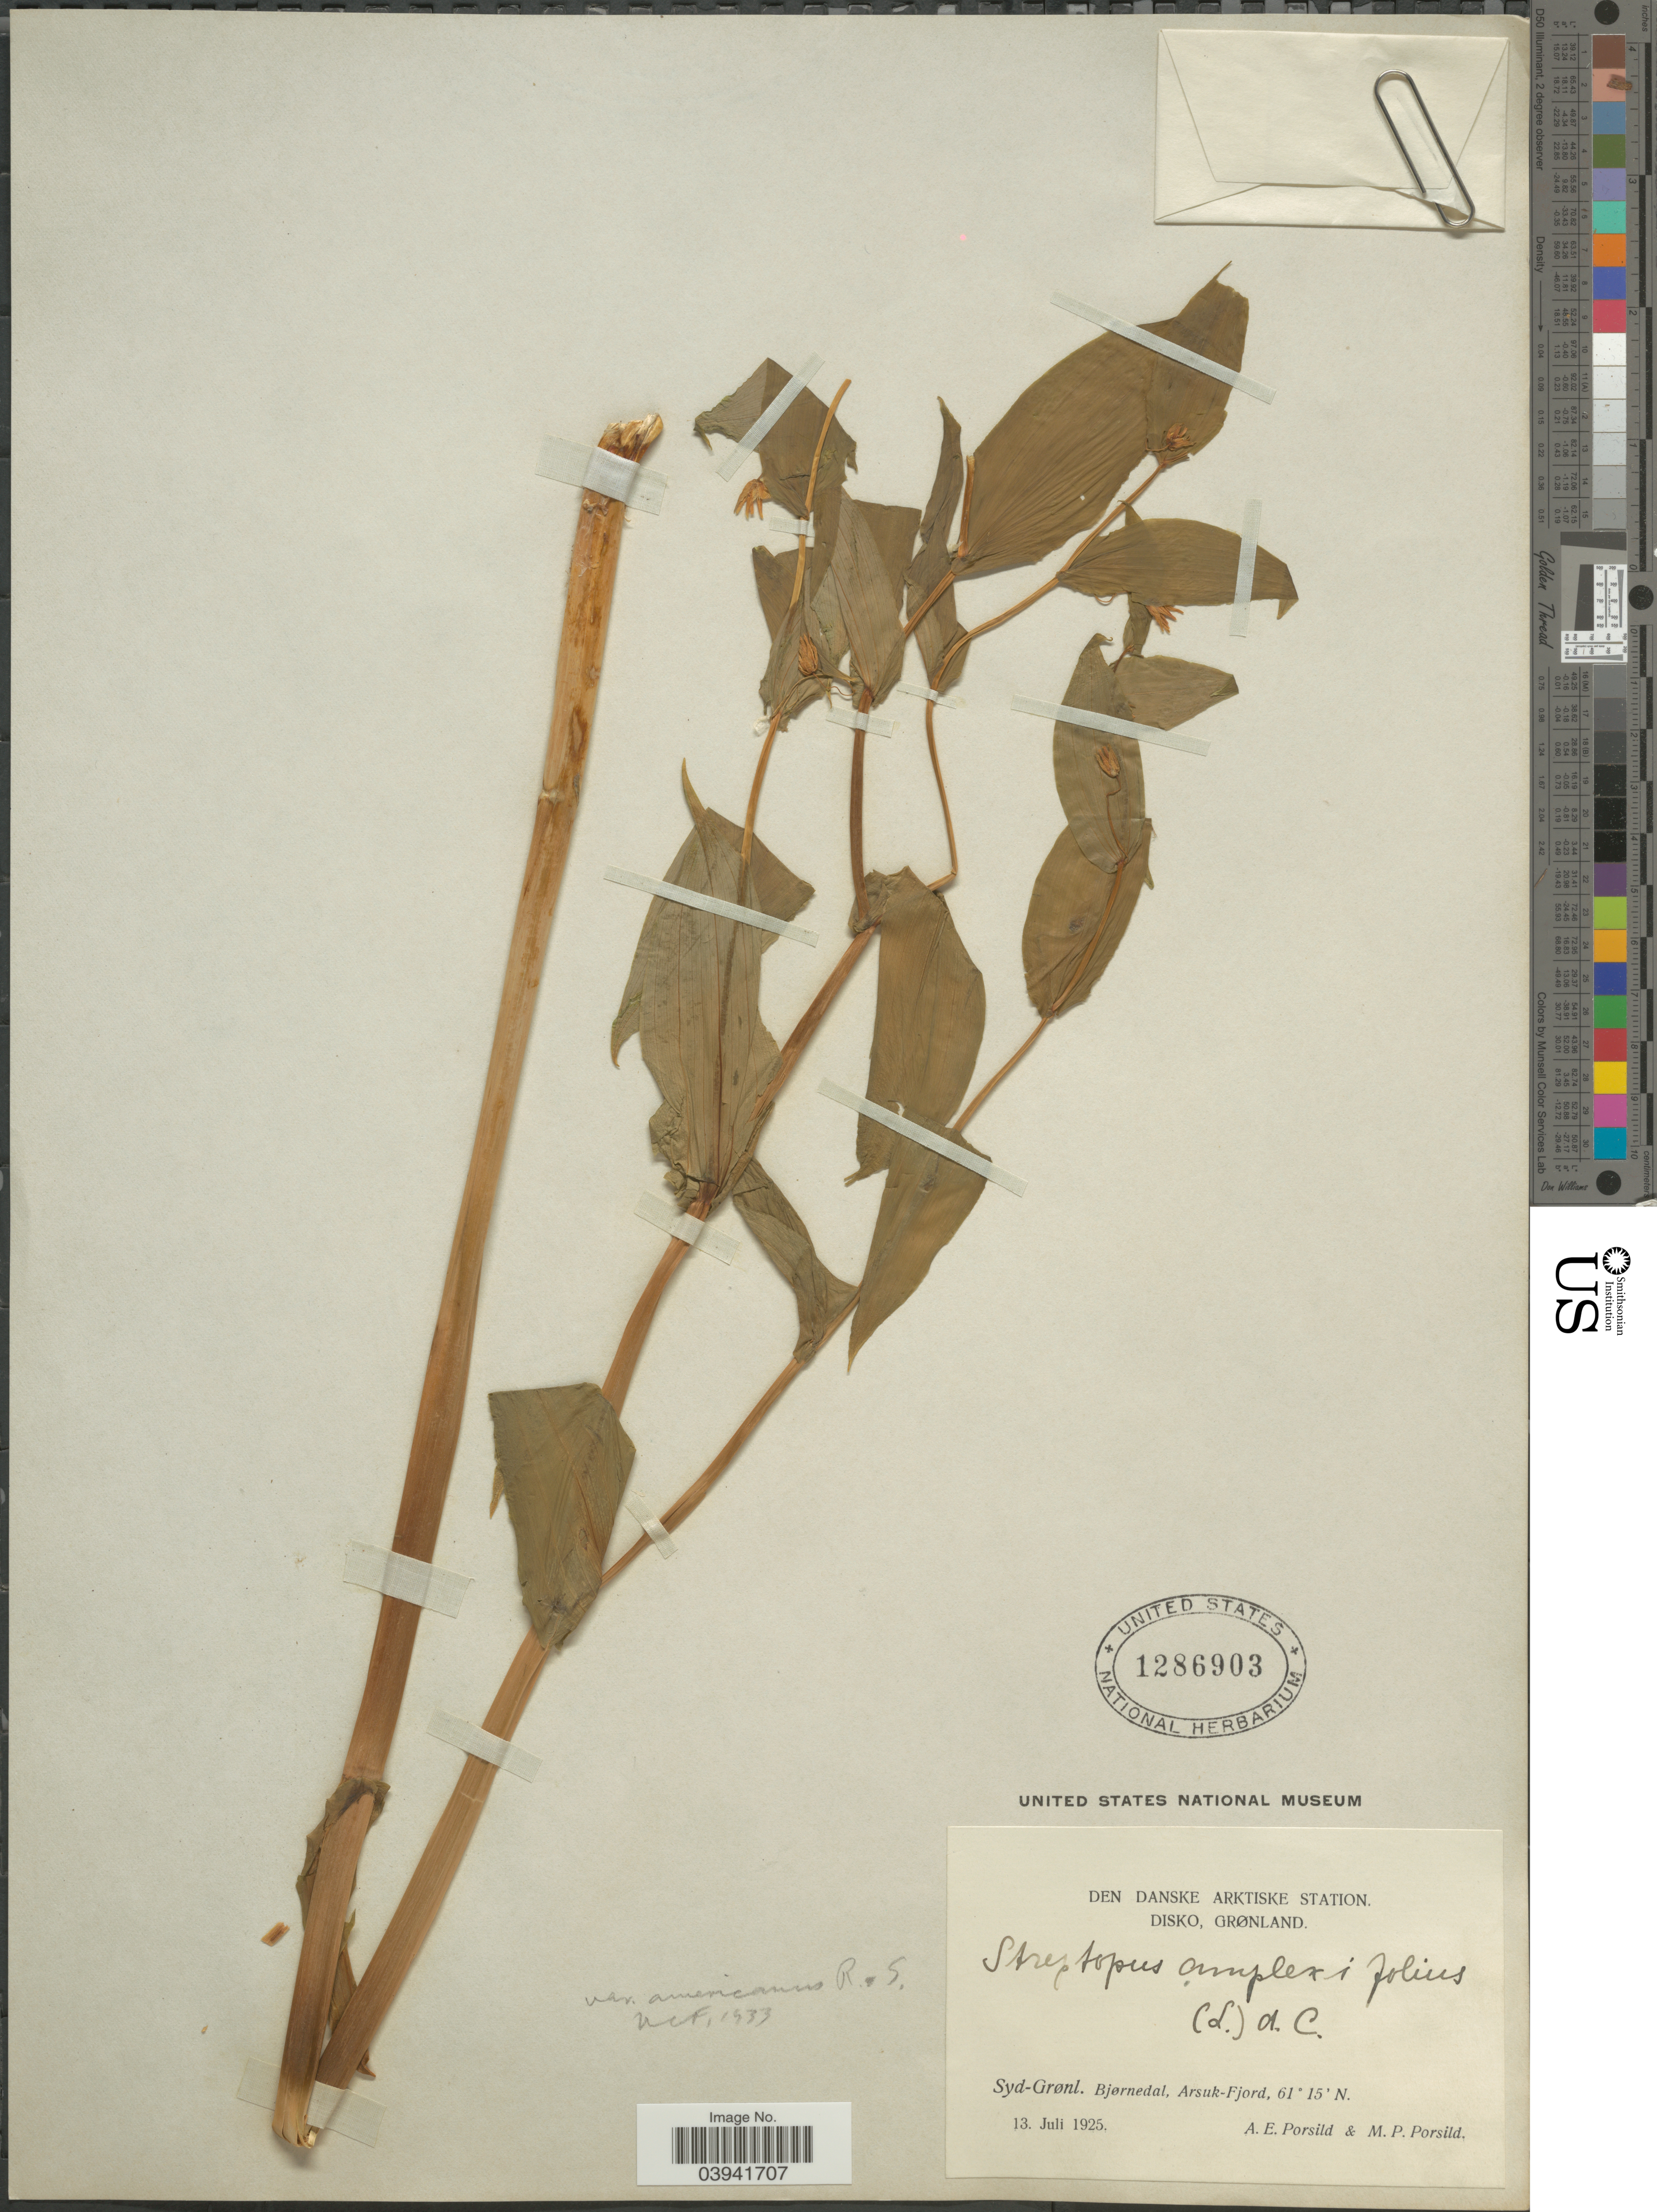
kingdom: Plantae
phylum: Tracheophyta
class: Liliopsida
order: Liliales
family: Liliaceae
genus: Streptopus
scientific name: Streptopus amplexifolius var. americanus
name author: Schult. & Schult. f.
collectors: A. E. Porsild & M. P. Porsild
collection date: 1925-07-13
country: Greenland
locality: Den Danske Arktiske Station. Disko, Grønland. Syd-Grønl. Bjørnedal, Arsuk-Fjord.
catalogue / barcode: US 1286903